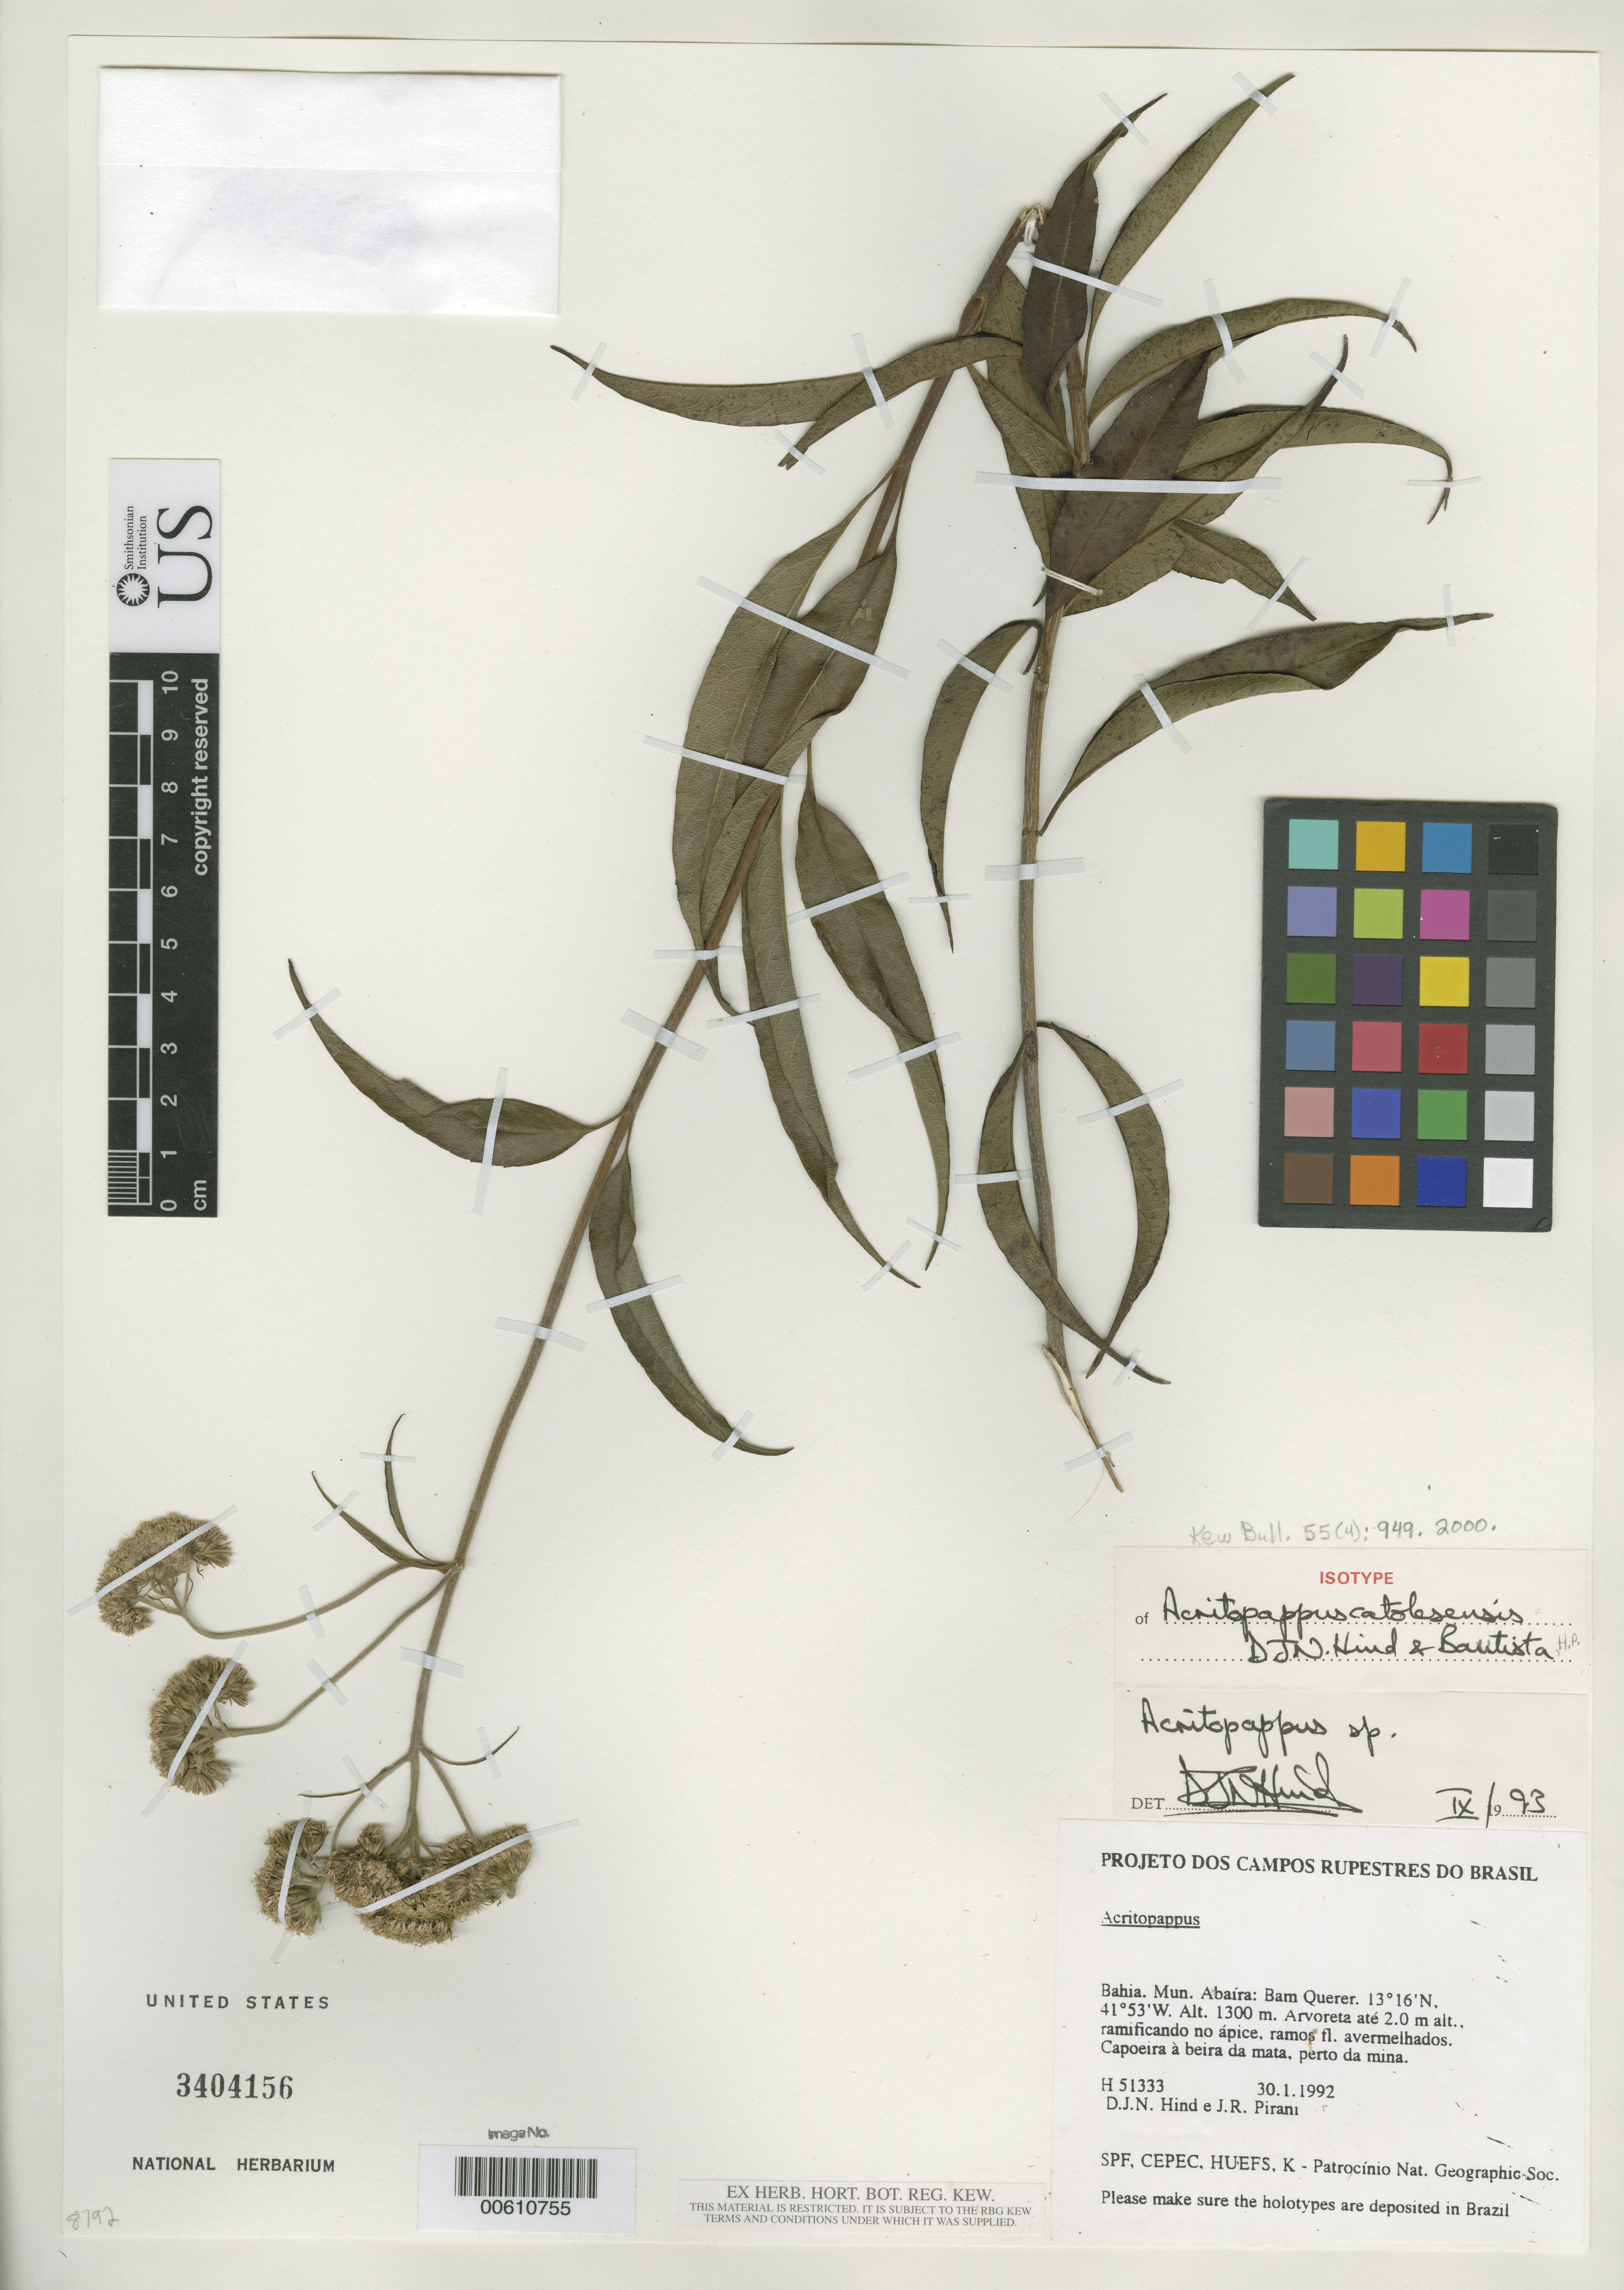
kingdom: Plantae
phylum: Tracheophyta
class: Magnoliopsida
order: Asterales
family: Asteraceae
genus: Acritopappus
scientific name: Acritopappus catolesensis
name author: D.J.N. Hind & Bautista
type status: Isotype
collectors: D. J. N. Hind & J. R. Pirani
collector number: H 51333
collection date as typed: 30 Jan 1992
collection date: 1992-01-30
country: Brazil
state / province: Bahia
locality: Abaira, Bam Querer.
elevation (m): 1300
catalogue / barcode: US 3404156